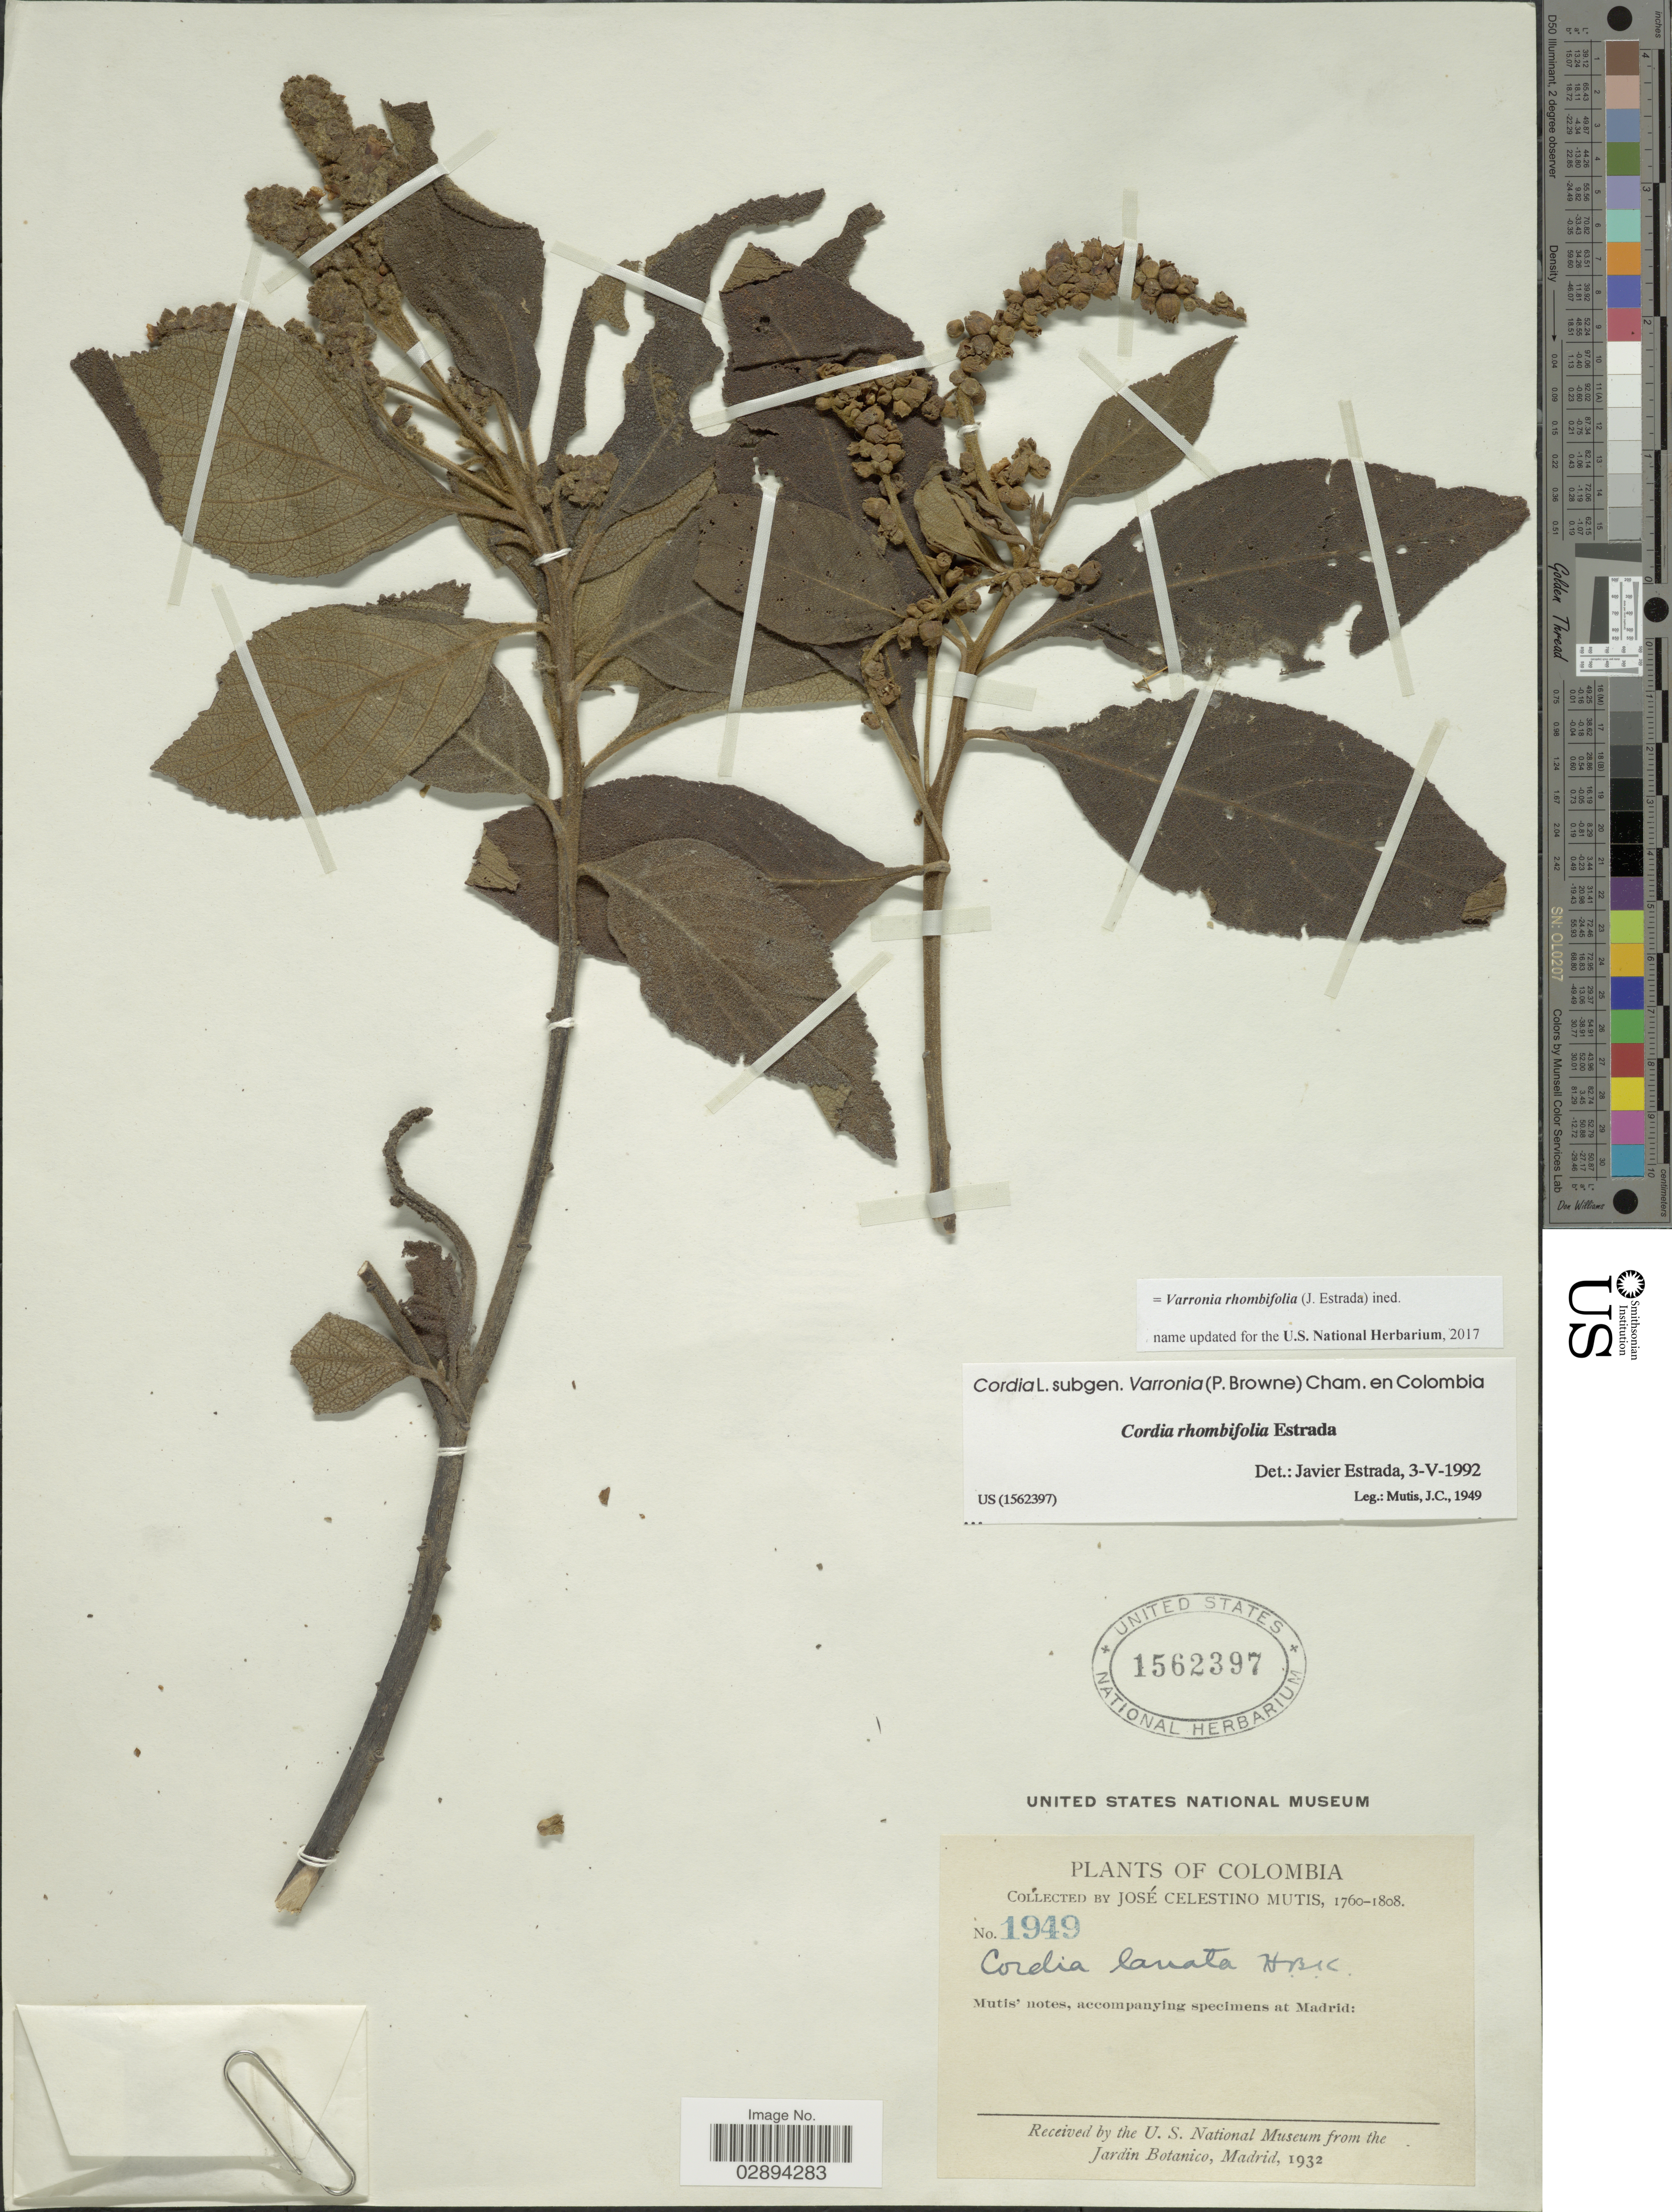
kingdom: Plantae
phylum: Tracheophyta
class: Magnoliopsida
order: Boraginales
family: Cordiaceae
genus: Varronia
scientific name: Varronia rhombifolia (J. Estrada) comb. nov. ined.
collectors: J. C. B. Mutis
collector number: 1949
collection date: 1760/1808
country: Colombia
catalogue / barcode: US 1562397